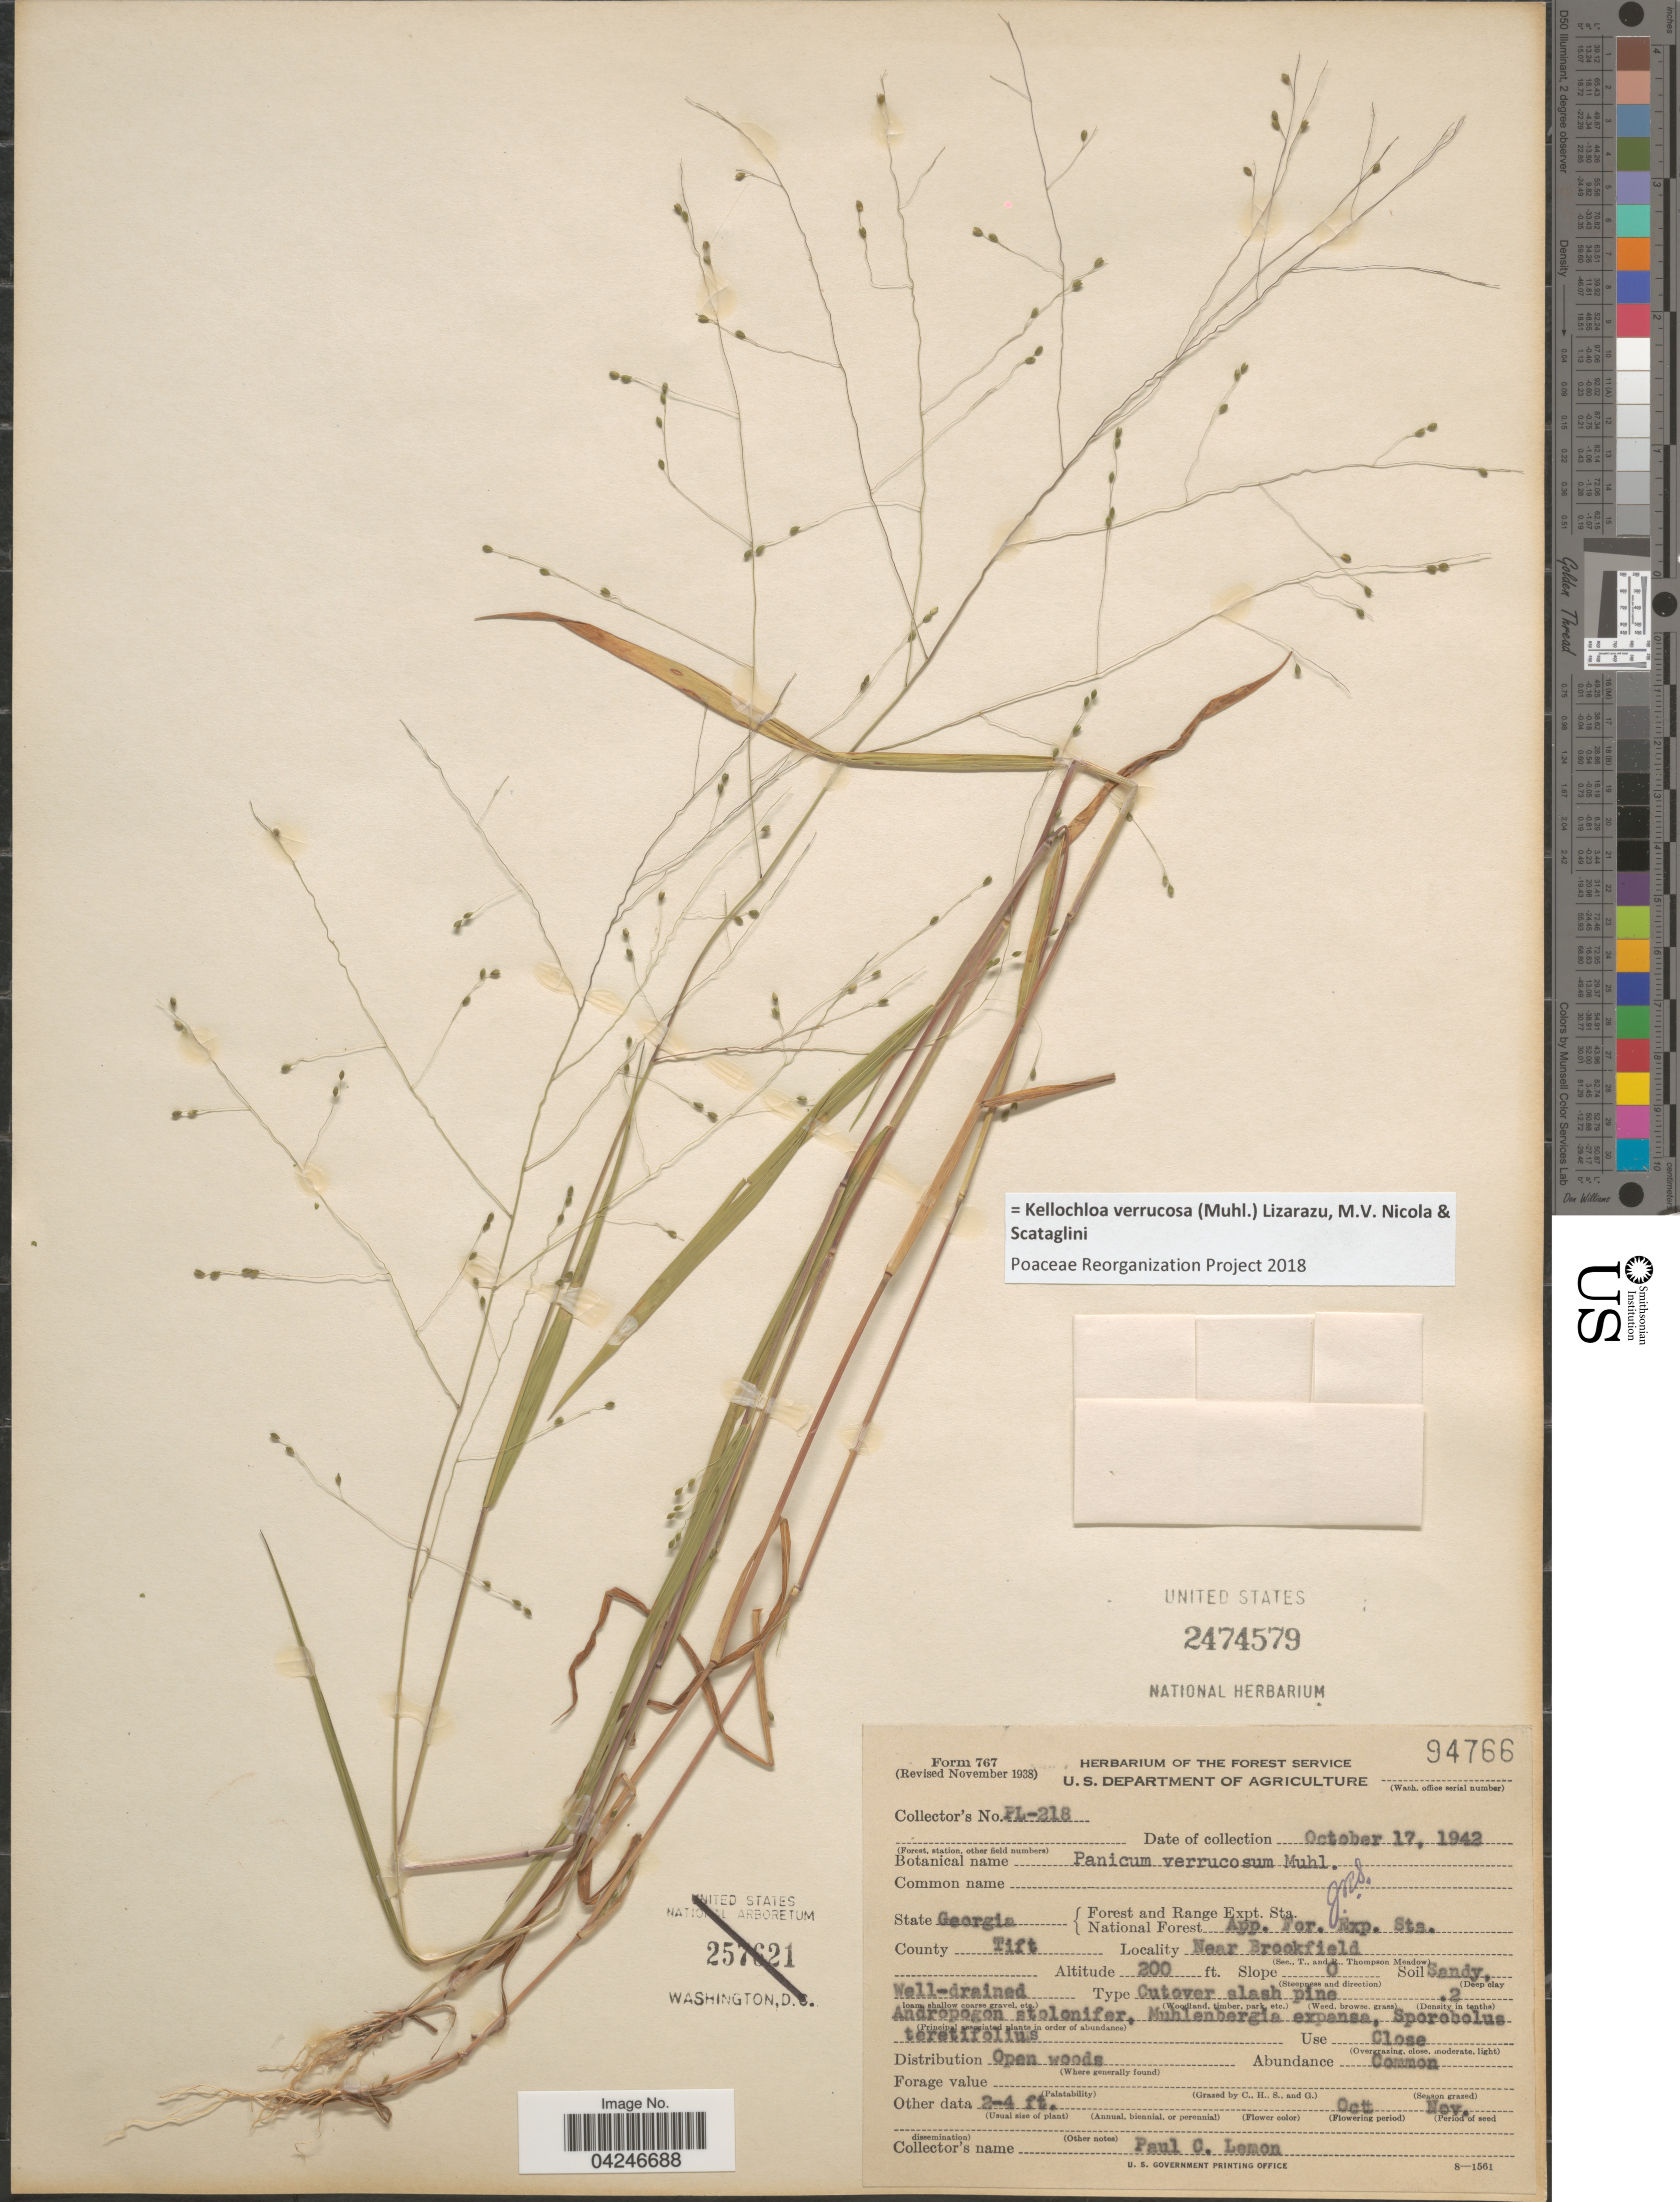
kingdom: Plantae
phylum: Tracheophyta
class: Liliopsida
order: Poales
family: Poaceae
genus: Kellochloa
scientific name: Kellochloa verrucosa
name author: (Muhl.) Lizarazu et al.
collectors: P. Lemon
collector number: PL-218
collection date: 1942-10-17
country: United States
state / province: Georgia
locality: Forest and Range Expt. Sta. National Forest App. For. Exp. Sta. County Tift. Near Brookfield.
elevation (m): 61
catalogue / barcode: US 2474579